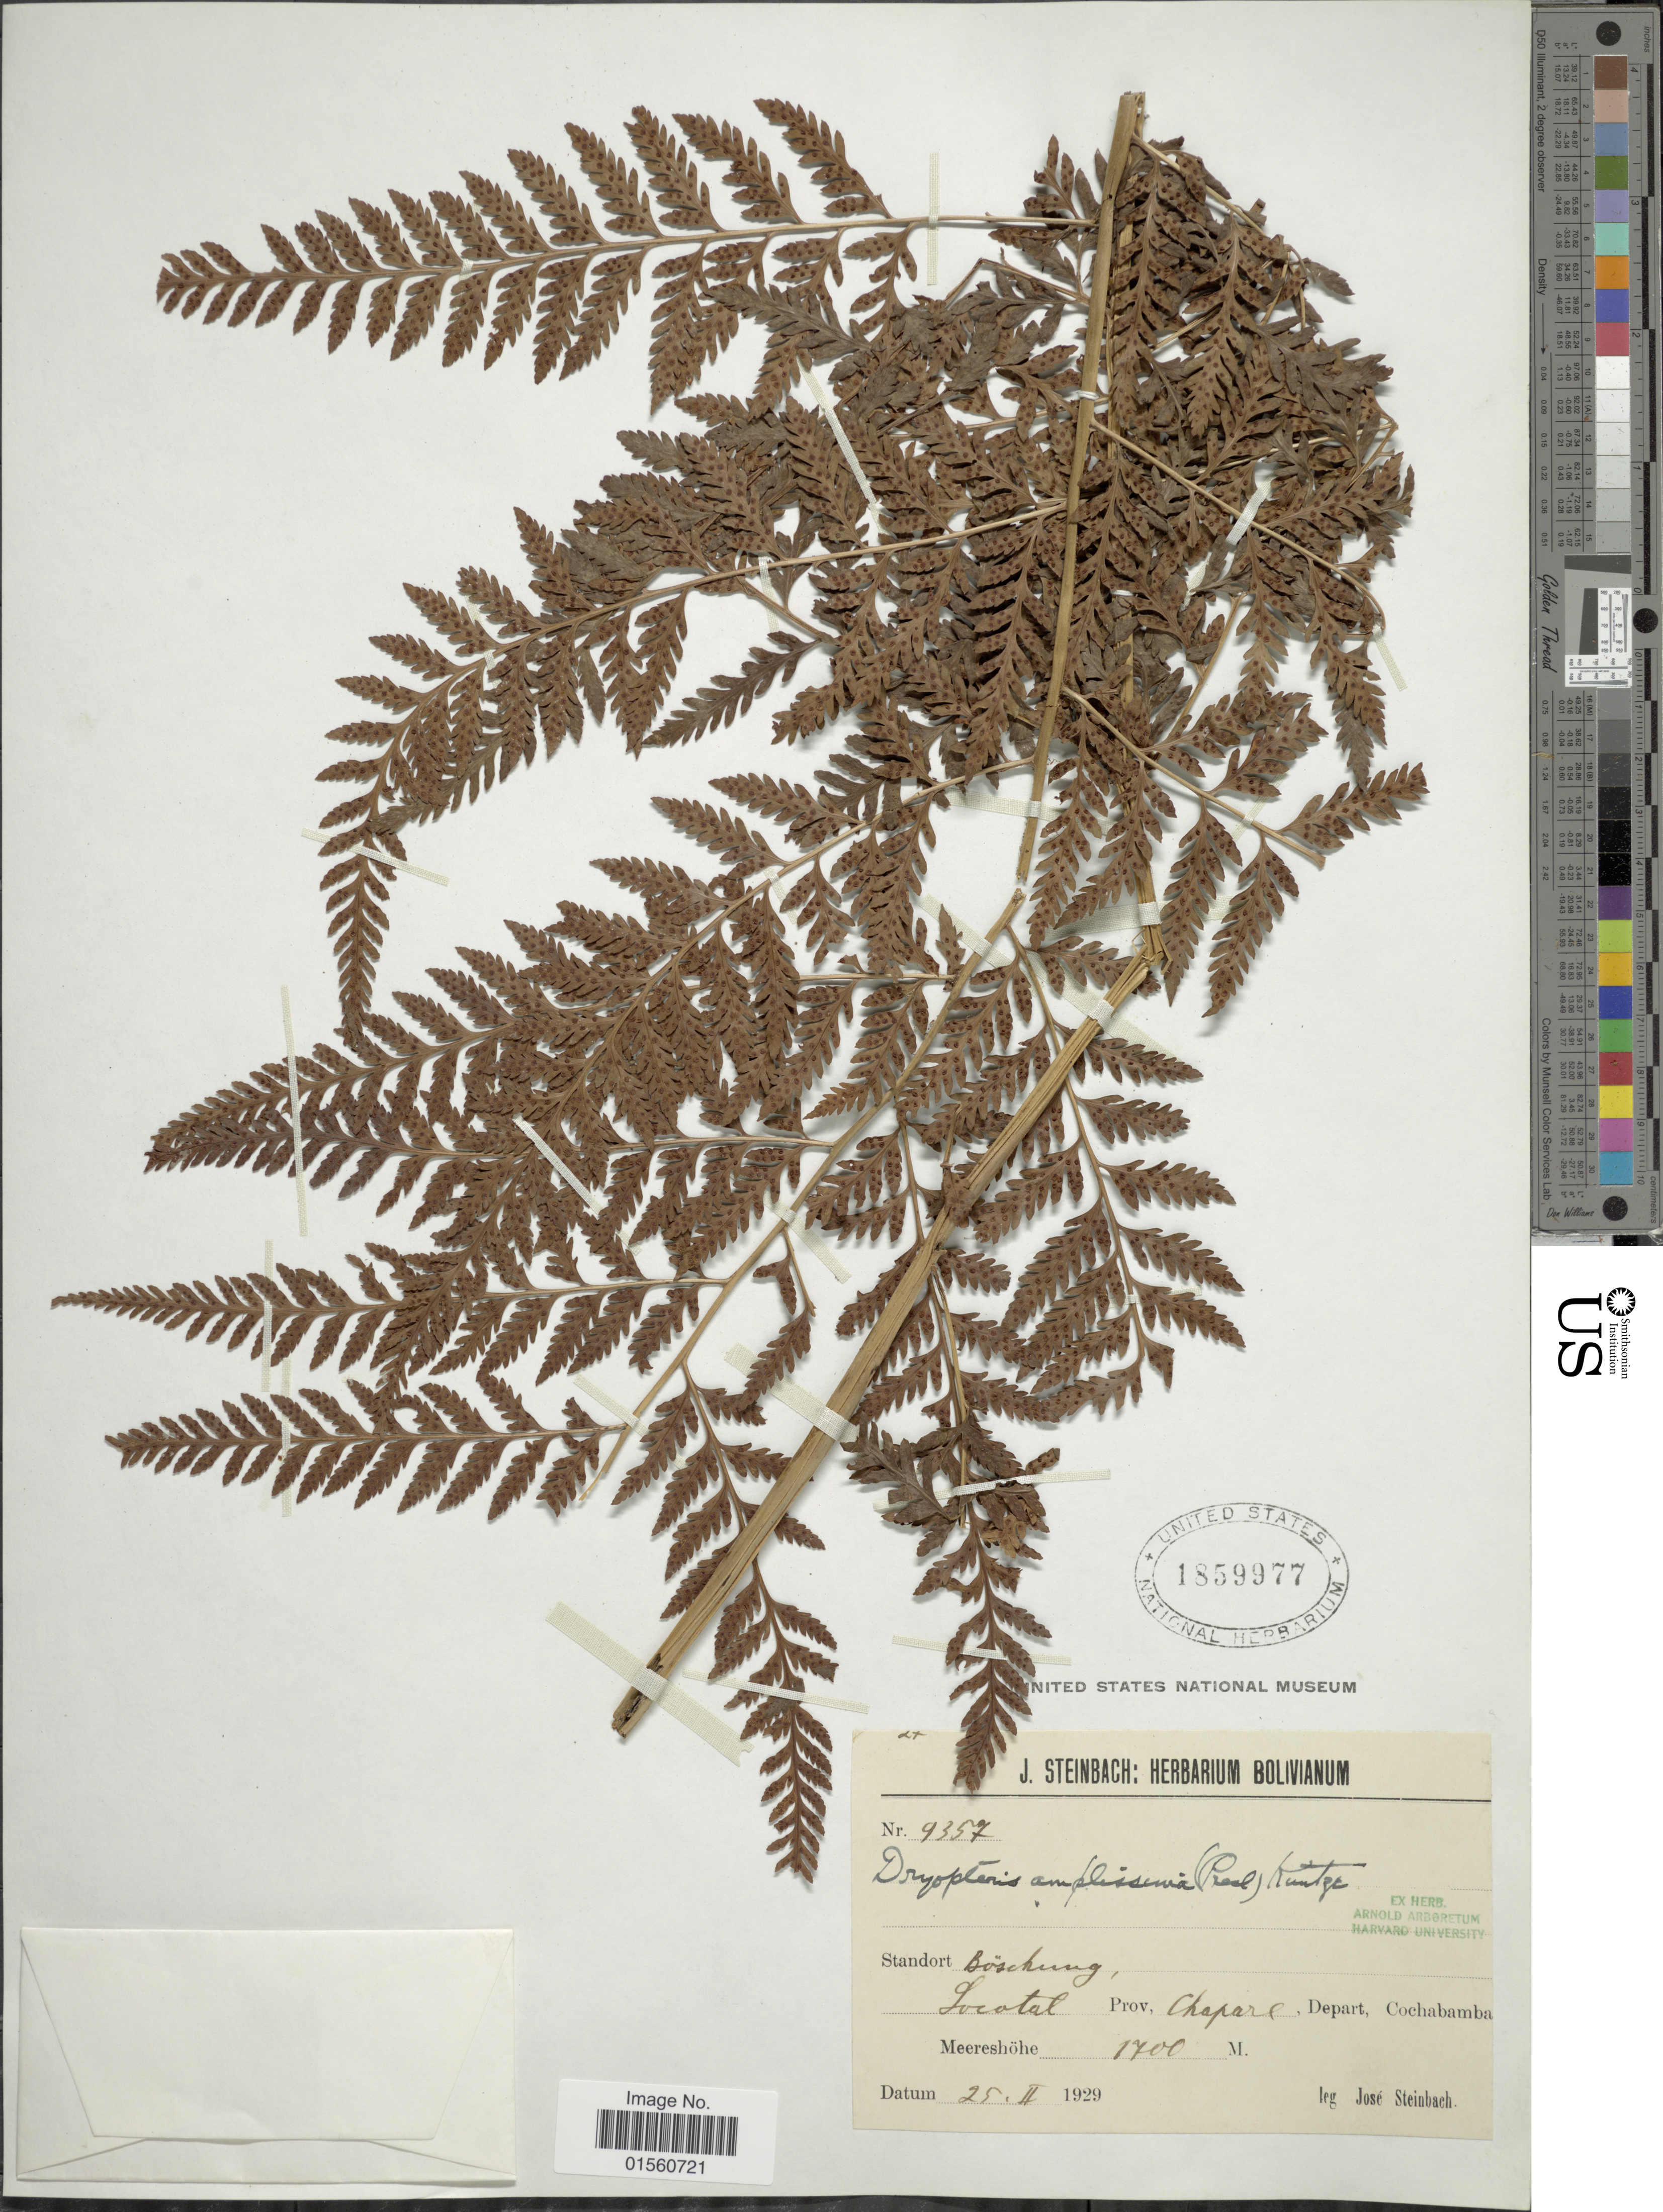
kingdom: Plantae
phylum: Tracheophyta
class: Polypodiopsida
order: Polypodiales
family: Dryopteridaceae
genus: Lastreopsis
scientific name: Lastreopsis amplissima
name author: (C. Presl) Tindale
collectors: J. Steinbach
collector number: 9357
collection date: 1929-02-25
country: Bolivia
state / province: Cochabamba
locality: Böschung, Locotal, Prov, Chapare, Depart Cochabamba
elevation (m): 1700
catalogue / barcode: US 1859977